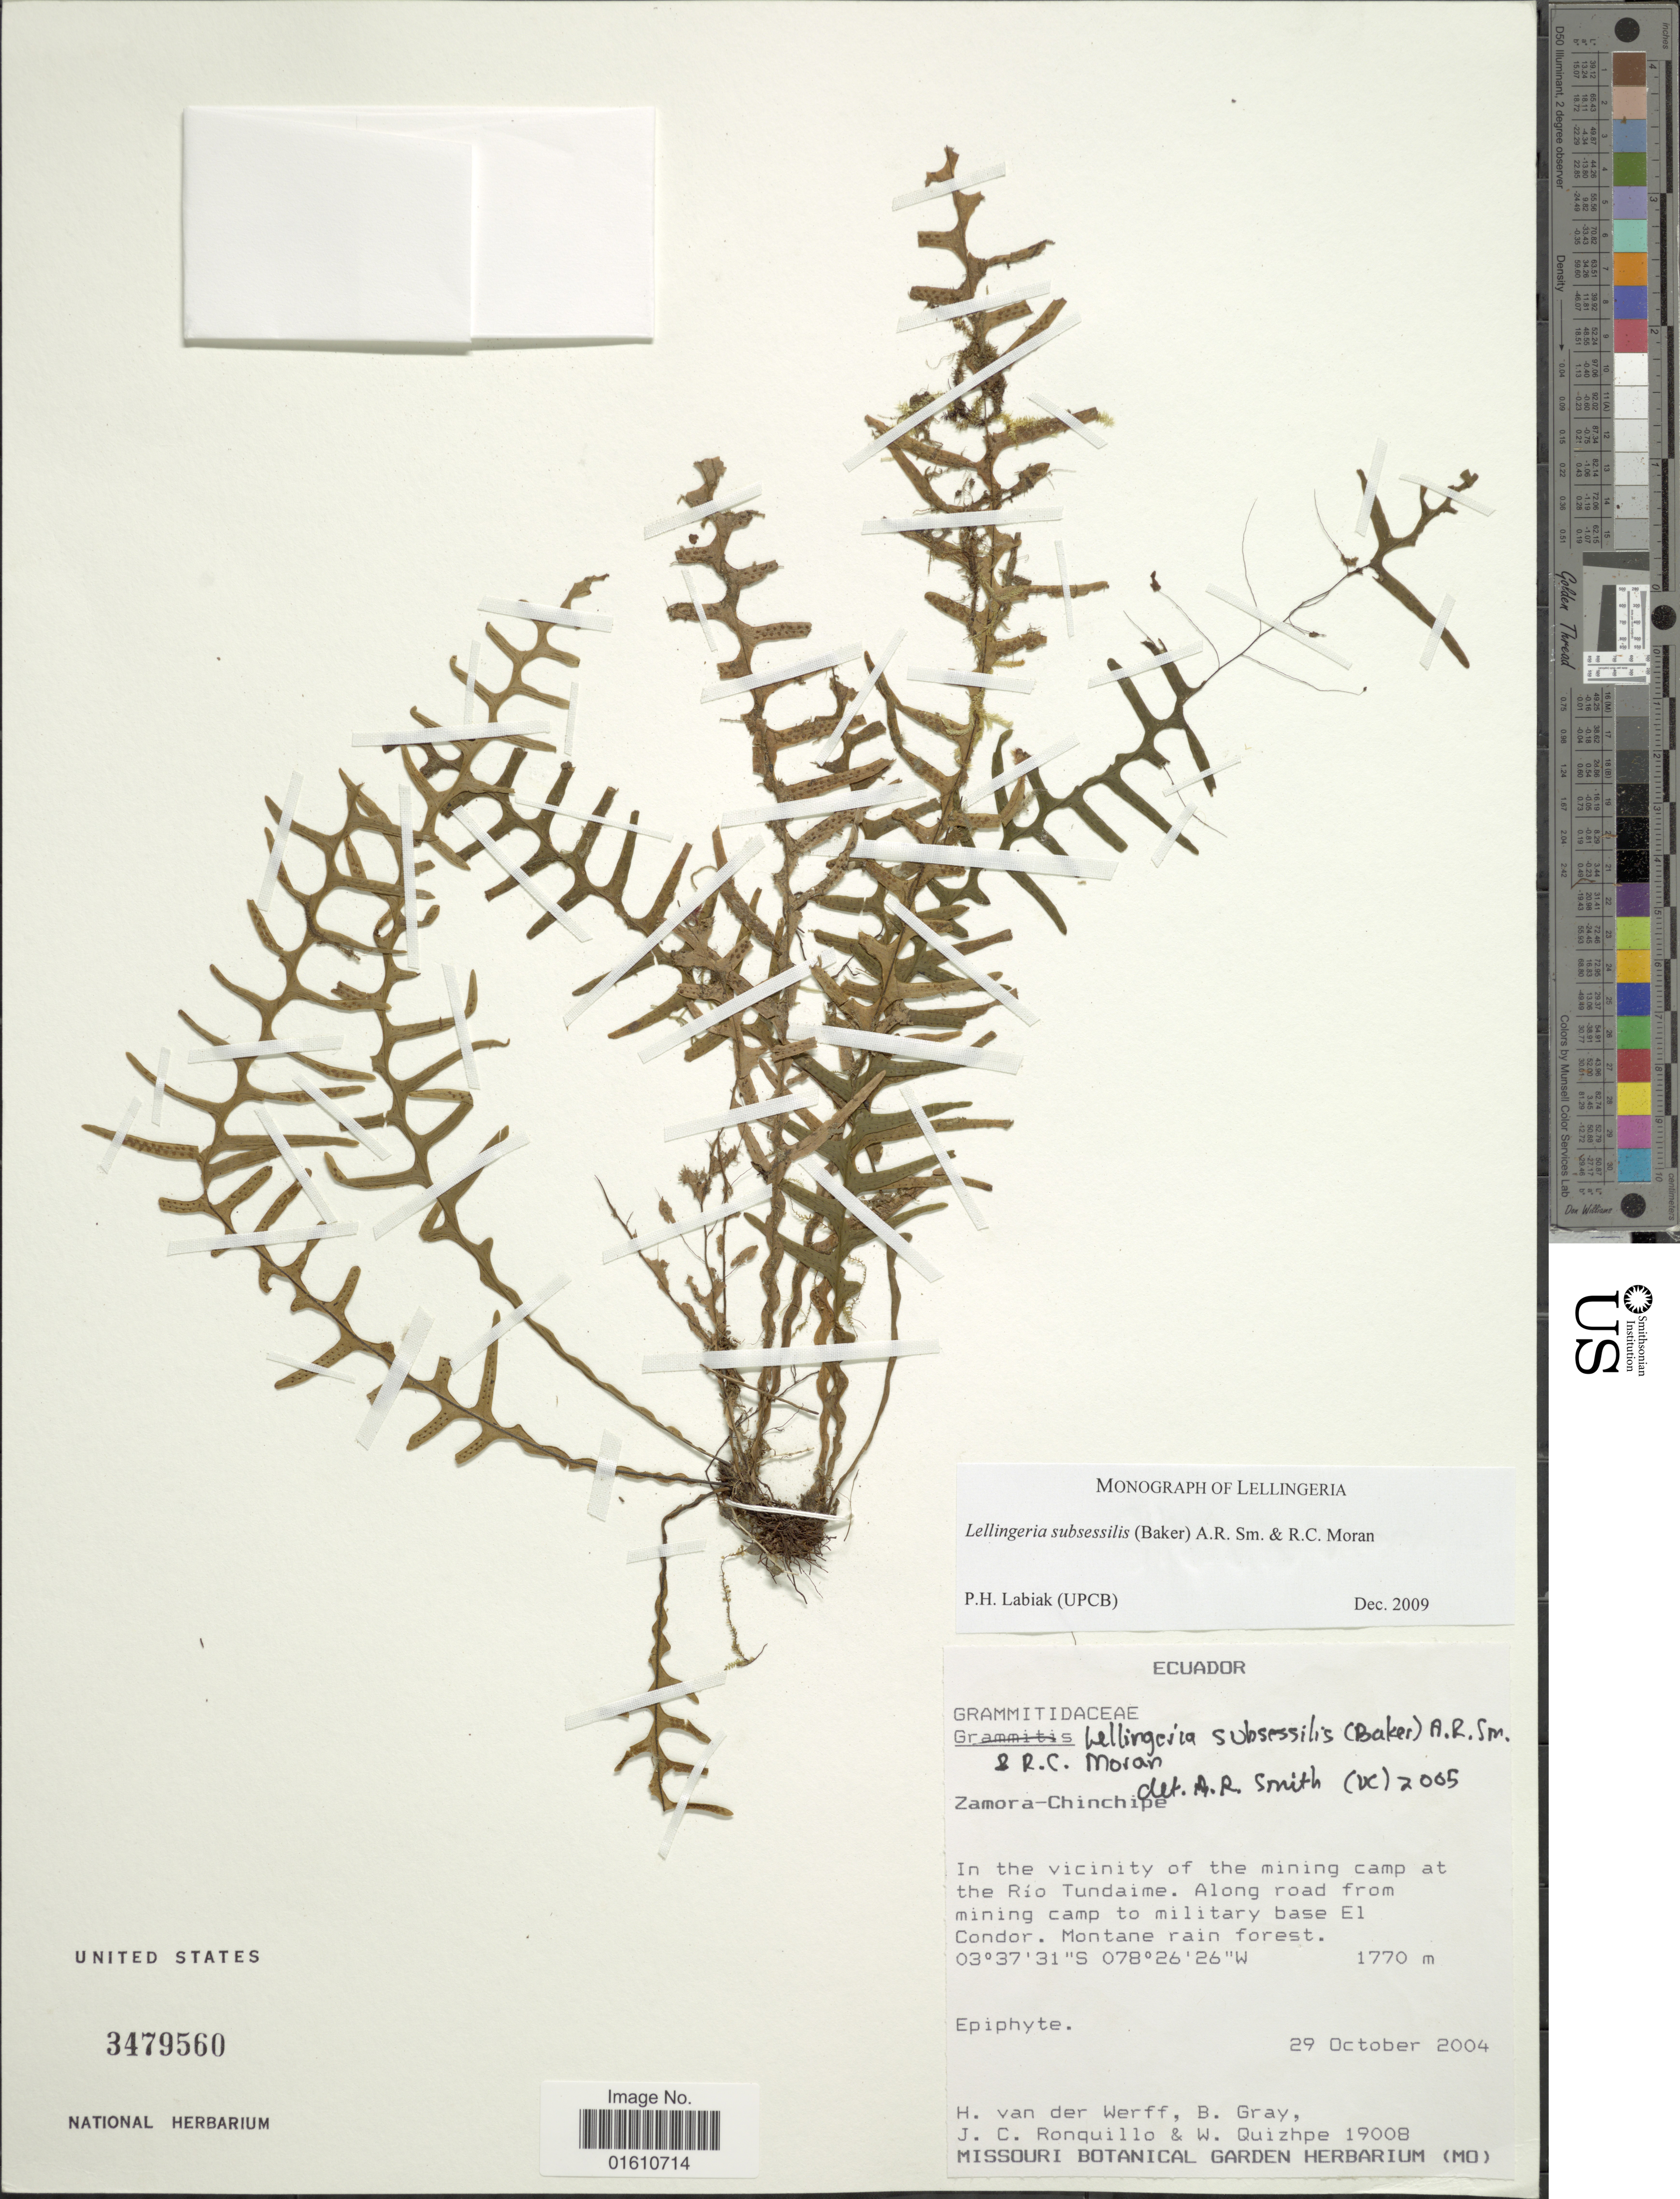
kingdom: Plantae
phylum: Tracheophyta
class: Polypodiopsida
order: Polypodiales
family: Polypodiaceae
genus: Lellingeria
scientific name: Lellingeria subsessilis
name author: (Baker) A.R. Sm. & R.C. Moran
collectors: H. van der Werff, B. Gray, J. Ronquillo & W. Quizhpe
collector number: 19008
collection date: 2004-10-29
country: Ecuador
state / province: Zamora-Chinchipe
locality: Zamora-Chinchipe, in the vicinity of the mining camp at the Rio Tundaime, along road from mining camp to military base El Condor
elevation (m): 1770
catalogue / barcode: US 3479560